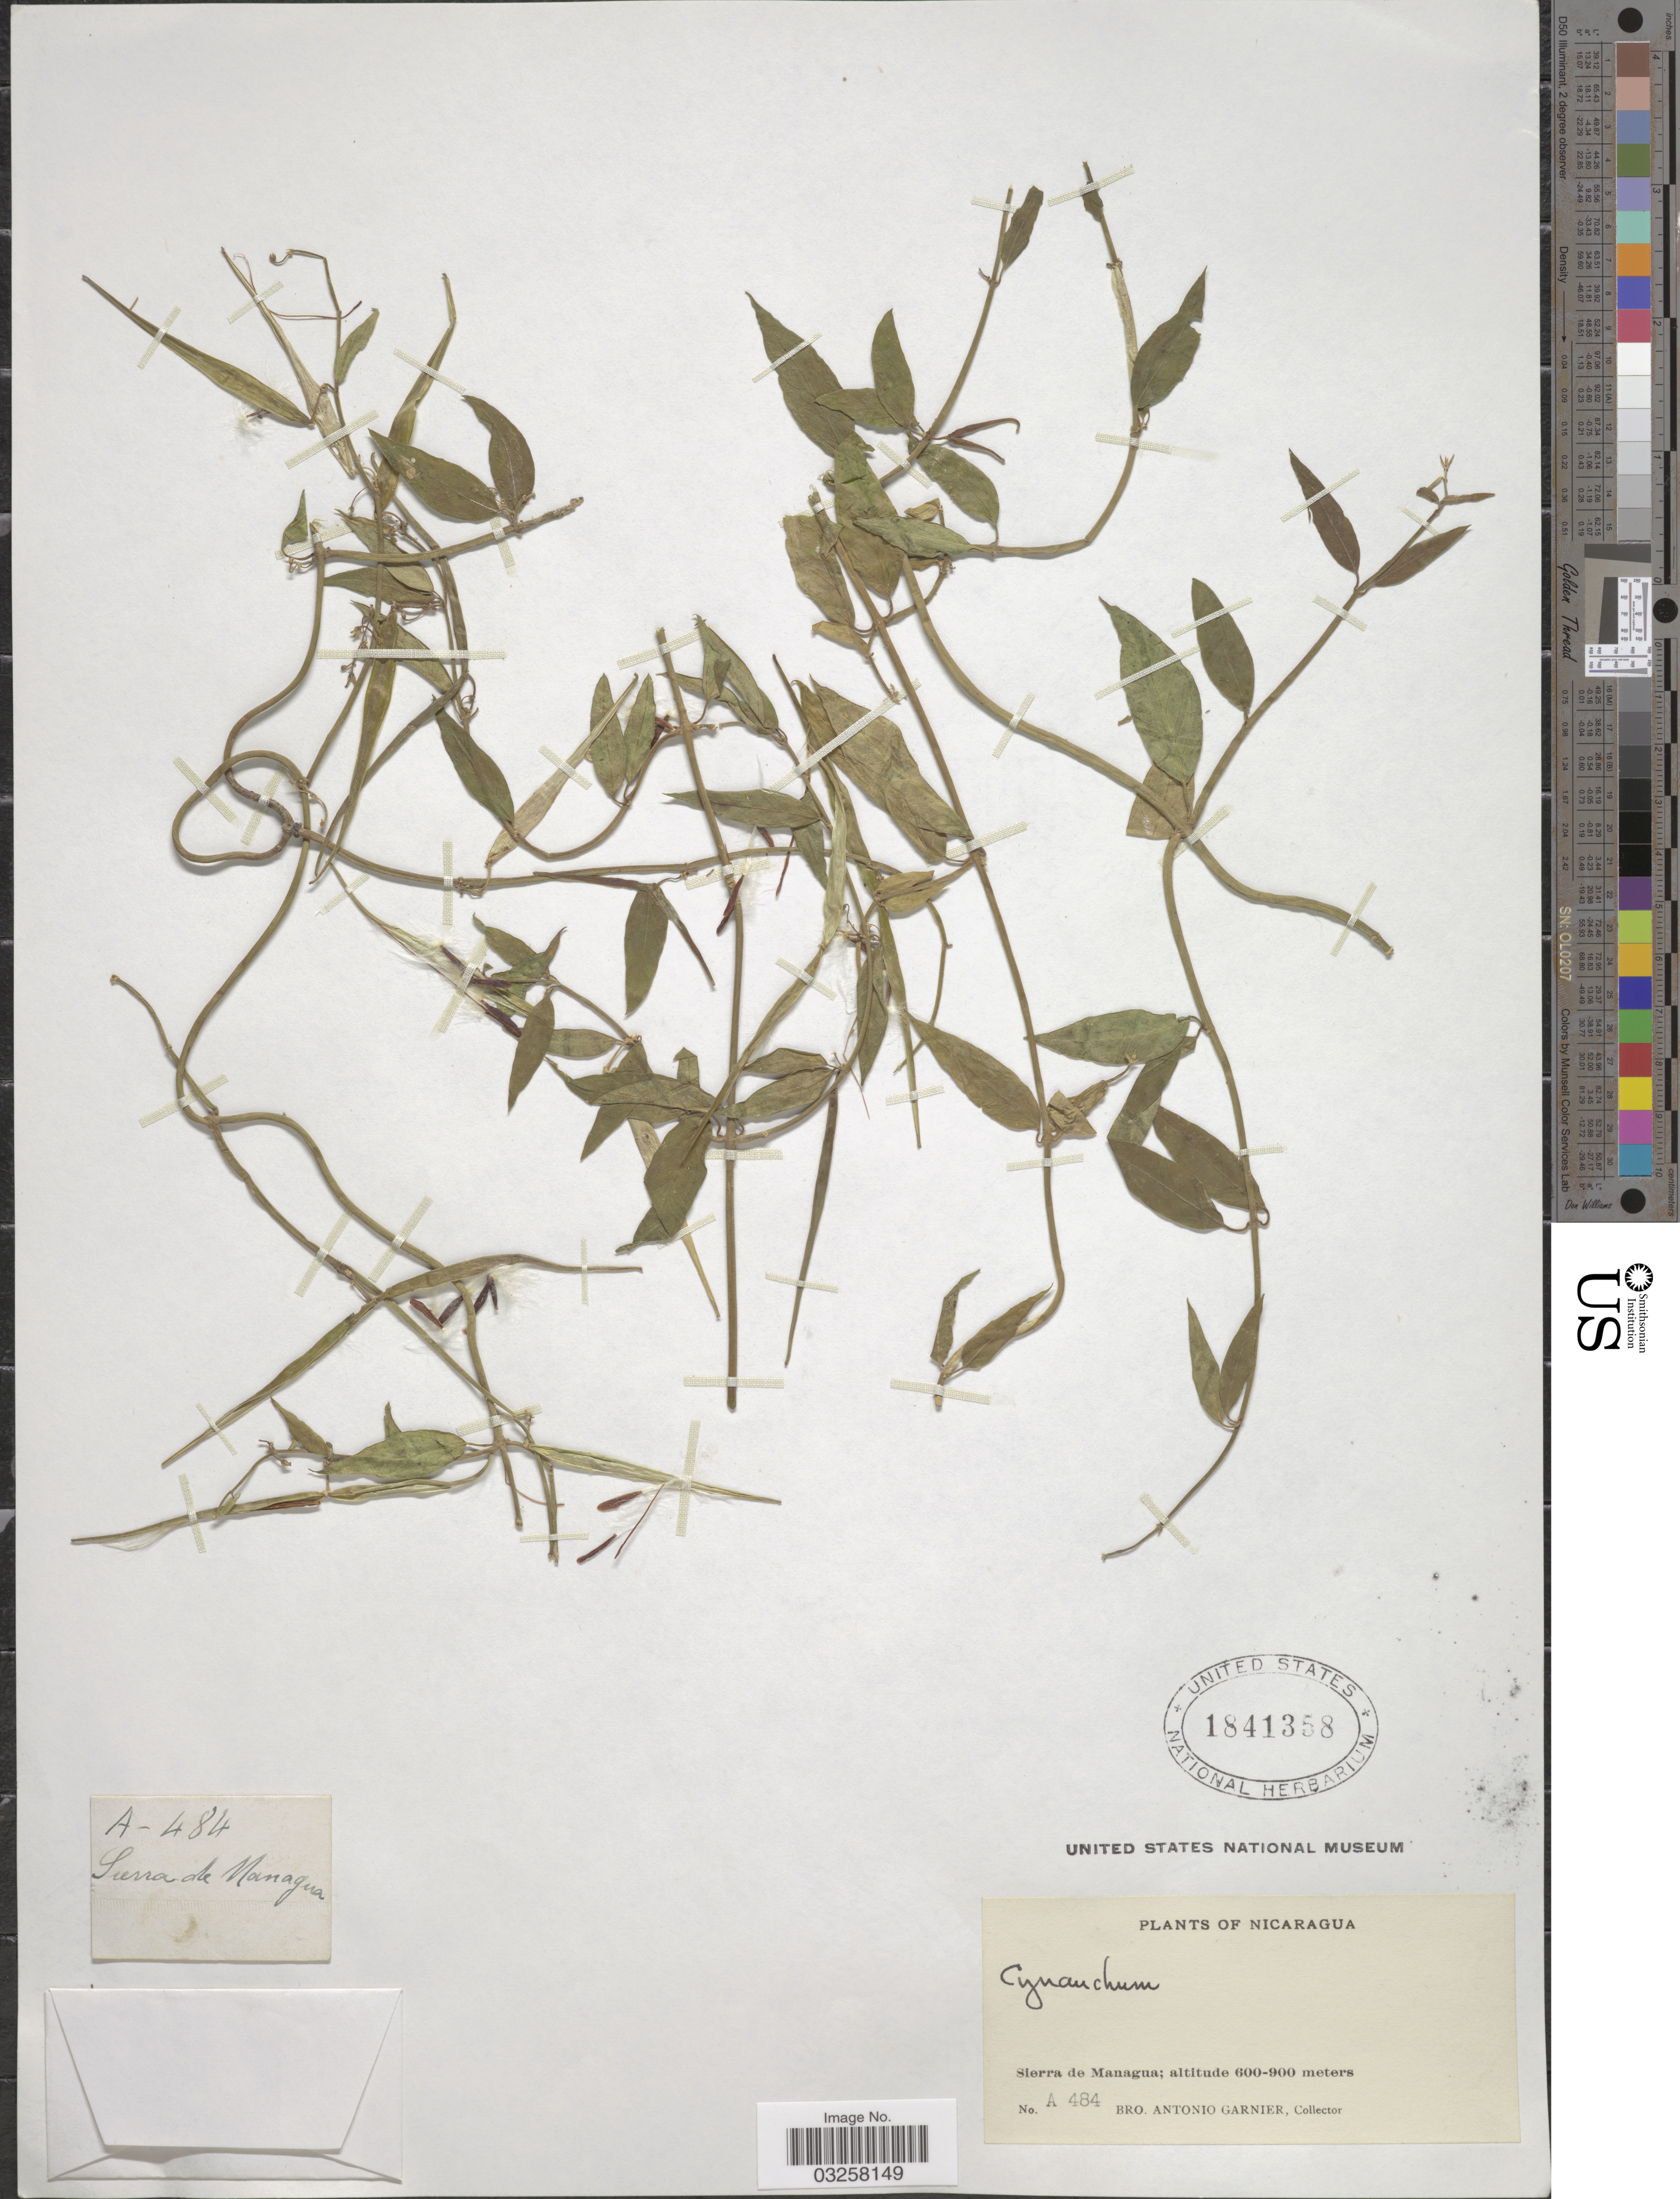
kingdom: Plantae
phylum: Tracheophyta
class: Magnoliopsida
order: Gentianales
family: Apocynaceae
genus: Metastelma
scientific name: Metastelma sp.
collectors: Bro. A. Garnier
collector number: A484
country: Nicaragua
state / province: Managua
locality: Sierra de Managua.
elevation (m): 600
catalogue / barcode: US 1841358